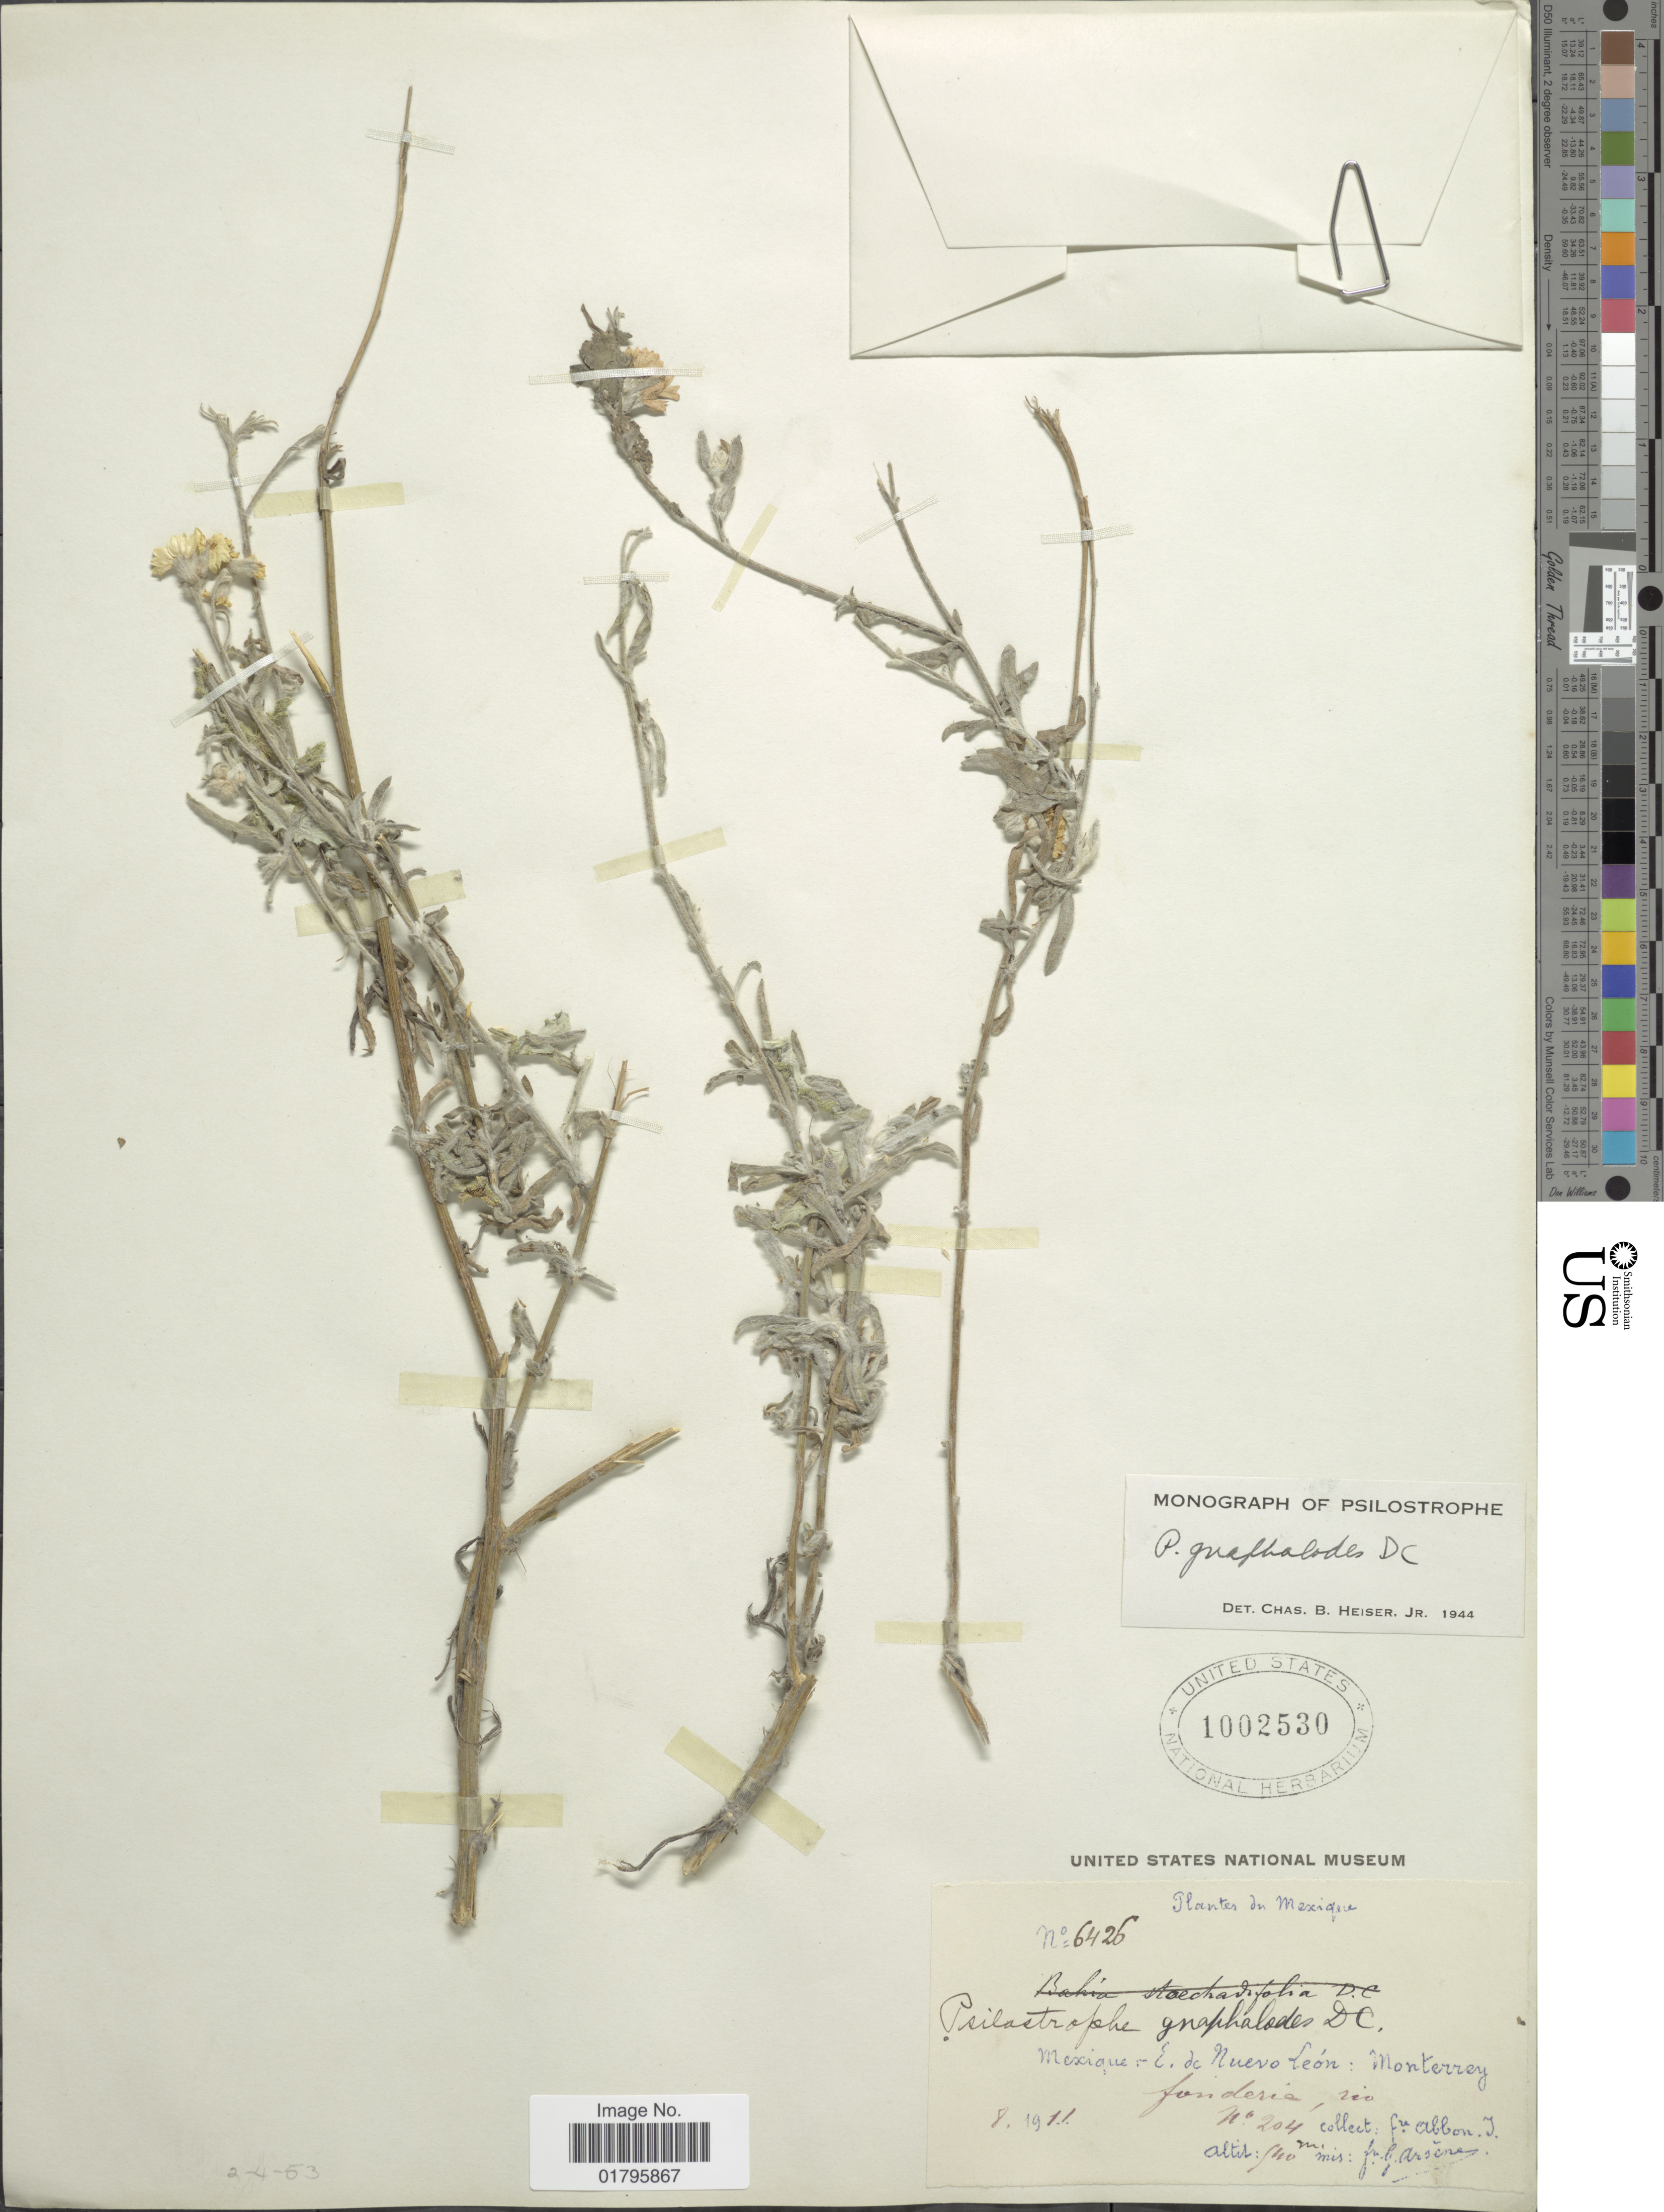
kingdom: Plantae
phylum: Tracheophyta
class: Magnoliopsida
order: Asterales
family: Asteraceae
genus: Psilostrophe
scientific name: Psilostrophe gnaphaloides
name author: DC.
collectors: Bro. G. Arsène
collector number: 204/6426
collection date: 1911-08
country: Mexico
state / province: Nuevo León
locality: Mexicque.- E de Nuevo Leon: Monterrey.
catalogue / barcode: US 1002530